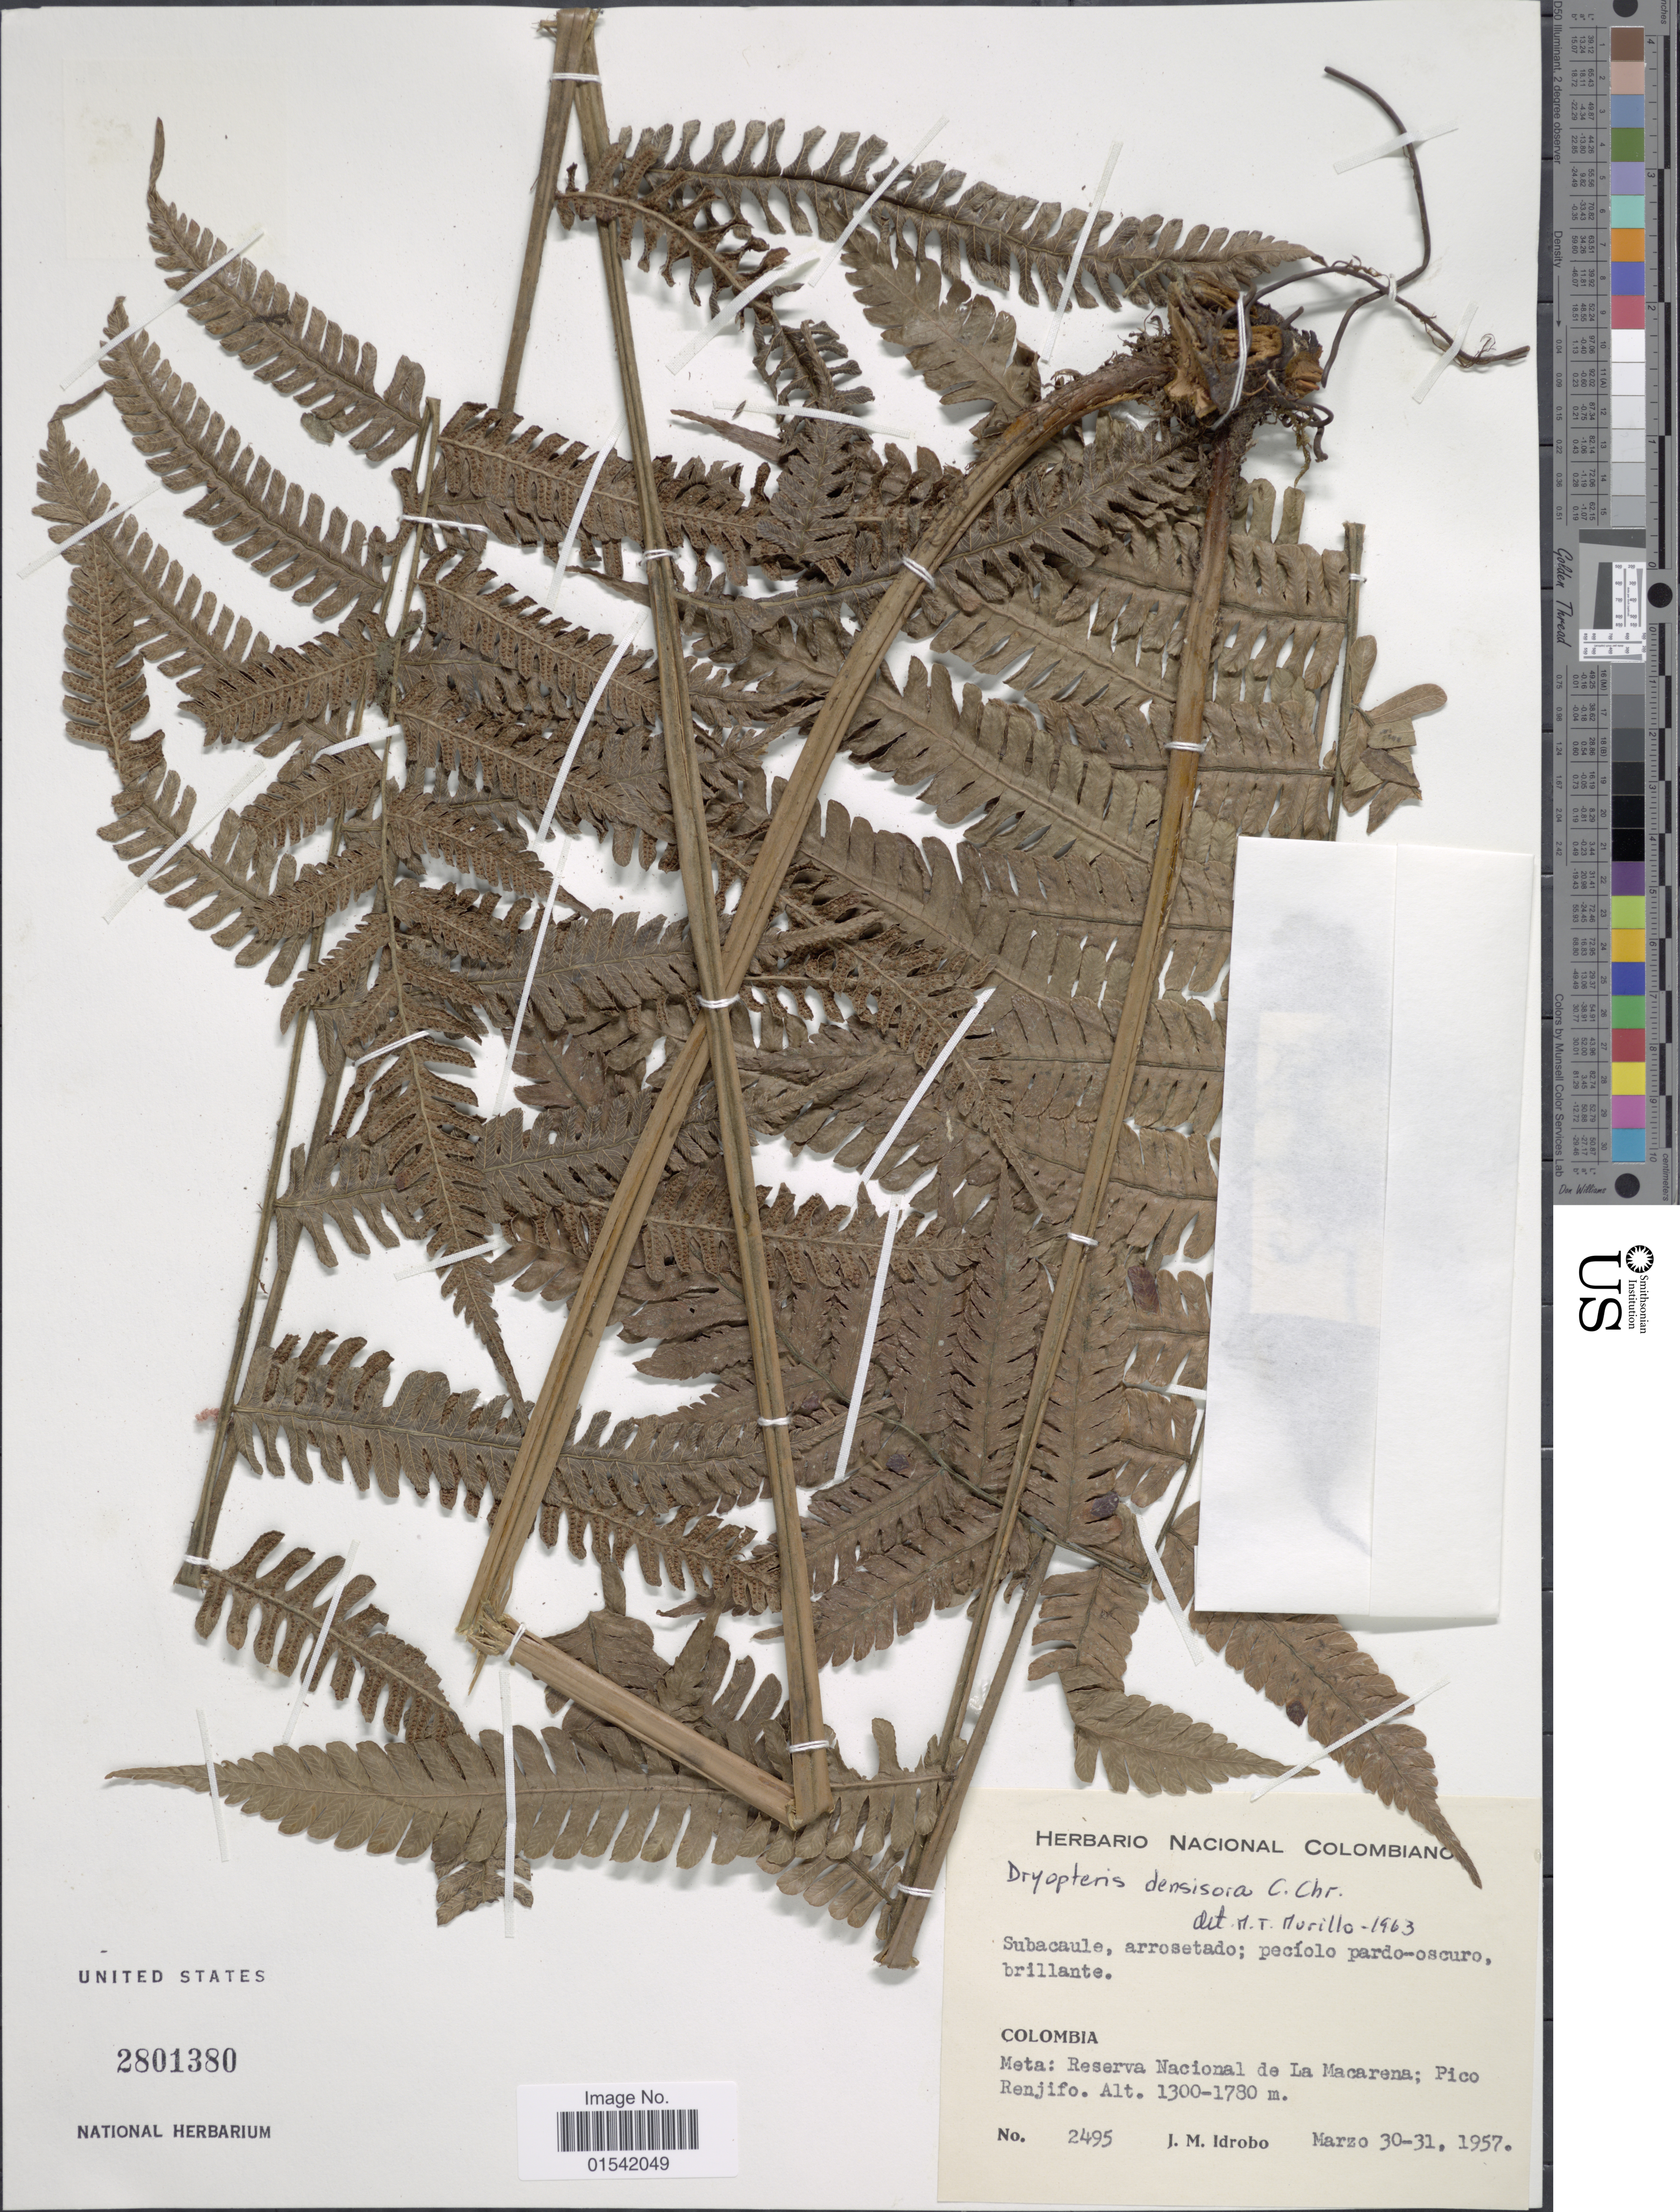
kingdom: Plantae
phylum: Tracheophyta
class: Polypodiopsida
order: Polypodiales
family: Thelypteridaceae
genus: Steiropteris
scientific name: Steiropteris leprieurii var. subcostalis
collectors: J. M. Idrobo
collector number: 2495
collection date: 1957-03-30/1957-03-31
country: Colombia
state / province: Meta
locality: Reserva Nacional de La Macarena; Pico Renjifo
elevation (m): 1300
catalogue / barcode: US 2801380